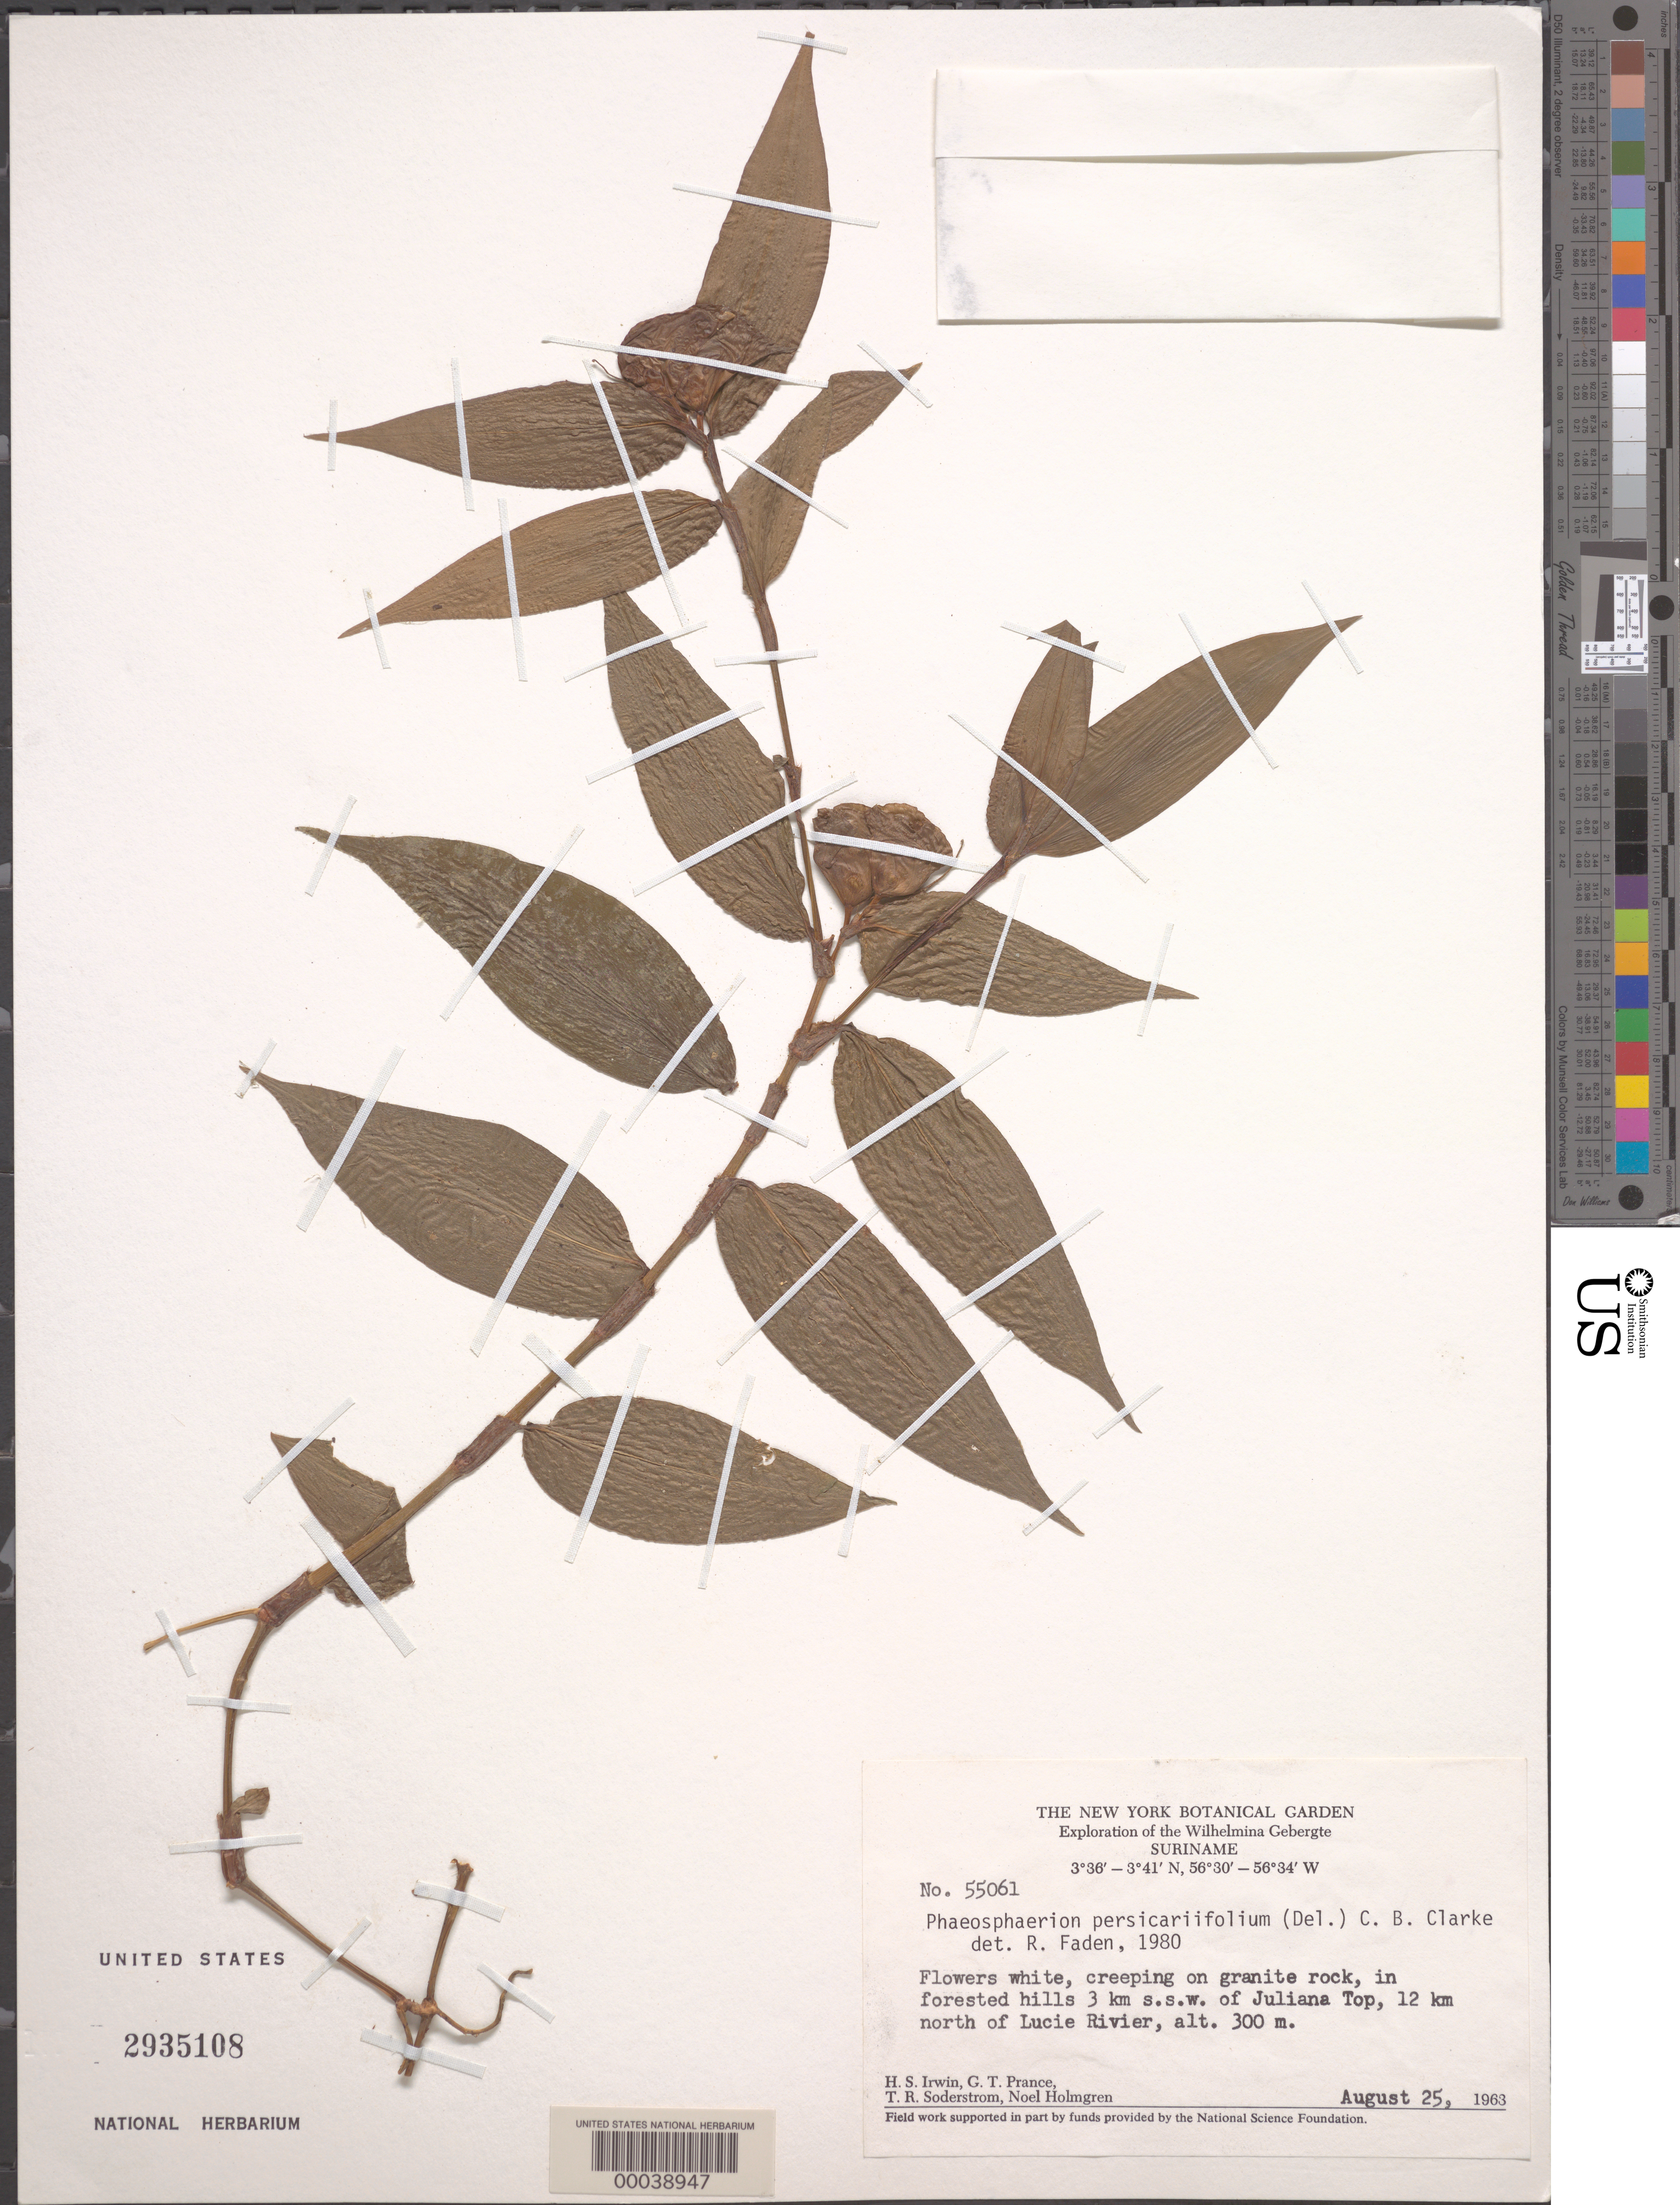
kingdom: Plantae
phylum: Tracheophyta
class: Liliopsida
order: Commelinales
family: Commelinaceae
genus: Commelina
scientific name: Commelina rufipes var. glabrata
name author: (D.R. Hunt) Faden & D.R. Hunt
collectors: H. Irwin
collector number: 55061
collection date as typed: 25 Aug 1963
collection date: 1963-08-25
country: Suriname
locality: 3 km ssw of juliana top, 12 km n of lucie river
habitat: Granite rock in forested hills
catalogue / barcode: US 2935108